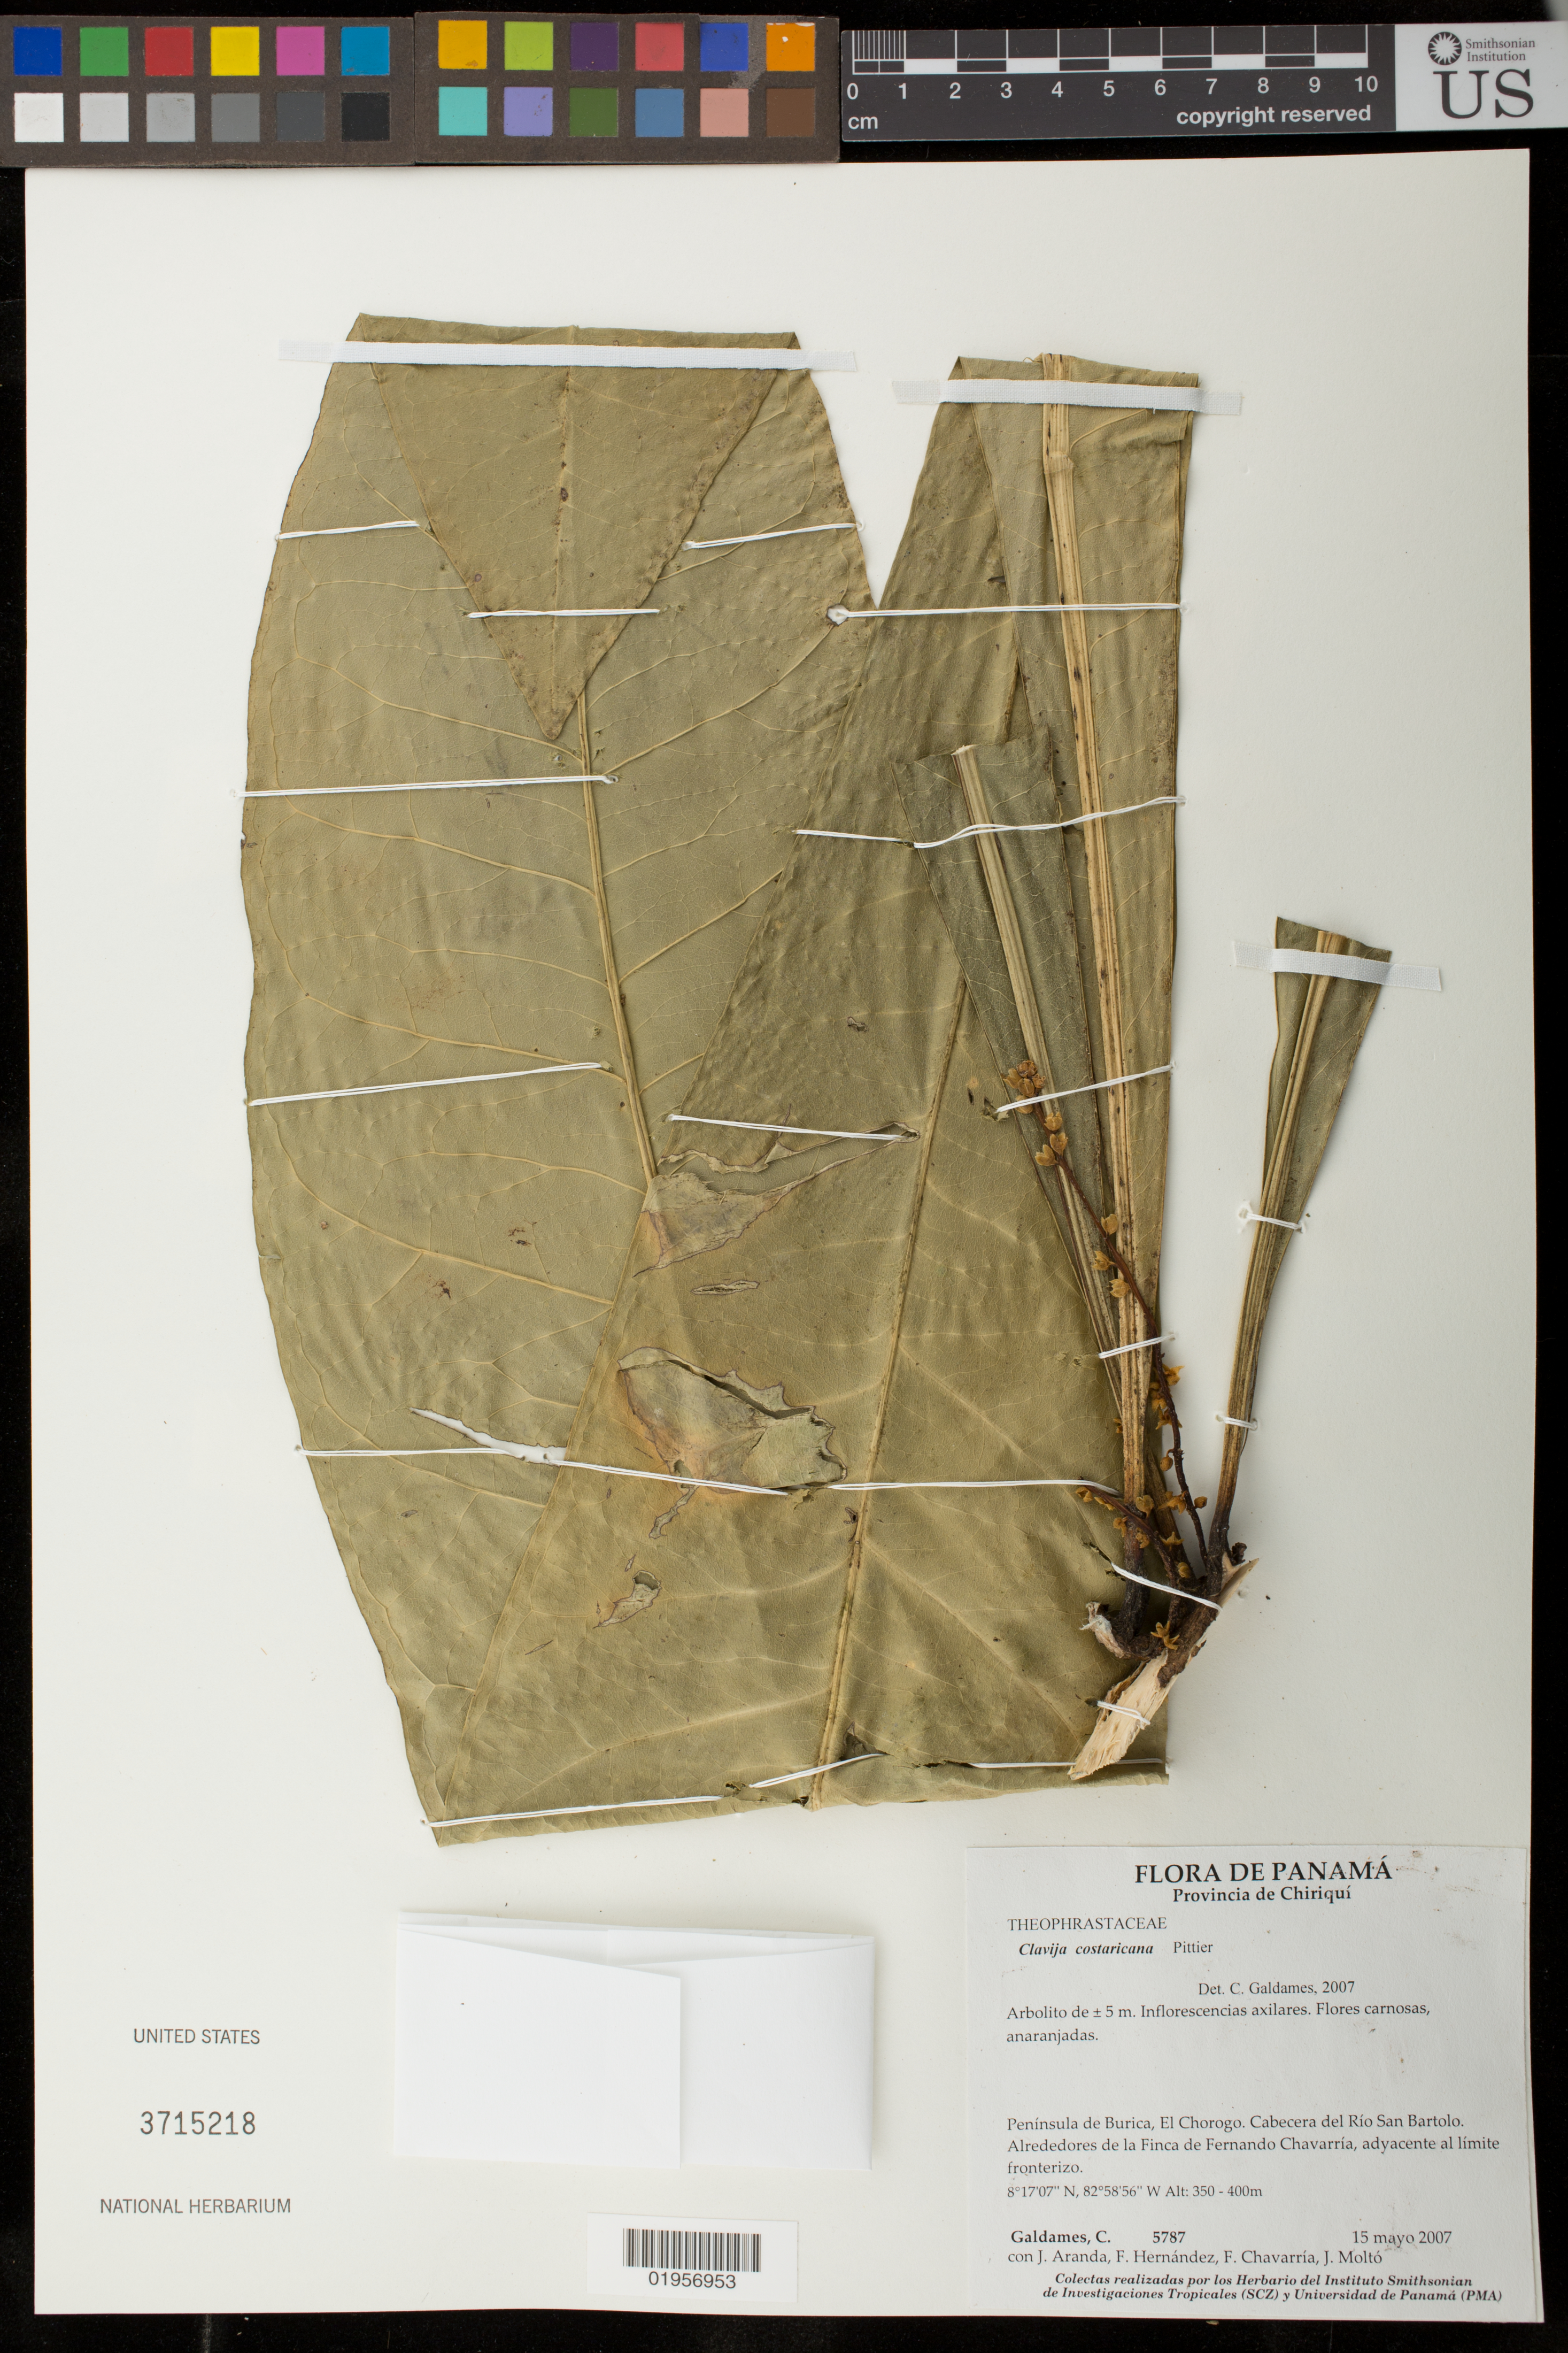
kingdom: Plantae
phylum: Tracheophyta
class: Magnoliopsida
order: Ericales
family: Primulaceae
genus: Clavija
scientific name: Clavija costaricana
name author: Pittier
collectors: C. Galdames, J. Aranda, F. Hernandez, F. Chavarria & J. Moltó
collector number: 5787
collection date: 2007-05-15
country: Panama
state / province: Chiriquí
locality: Distrito de Barú, Penísula de Burica, El Chorogo, Cabecera del Río San Bartolo. Alrededores de la Finca de Fernando Chavarría, adyacente a límite fronterizo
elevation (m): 350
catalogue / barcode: US 3715218